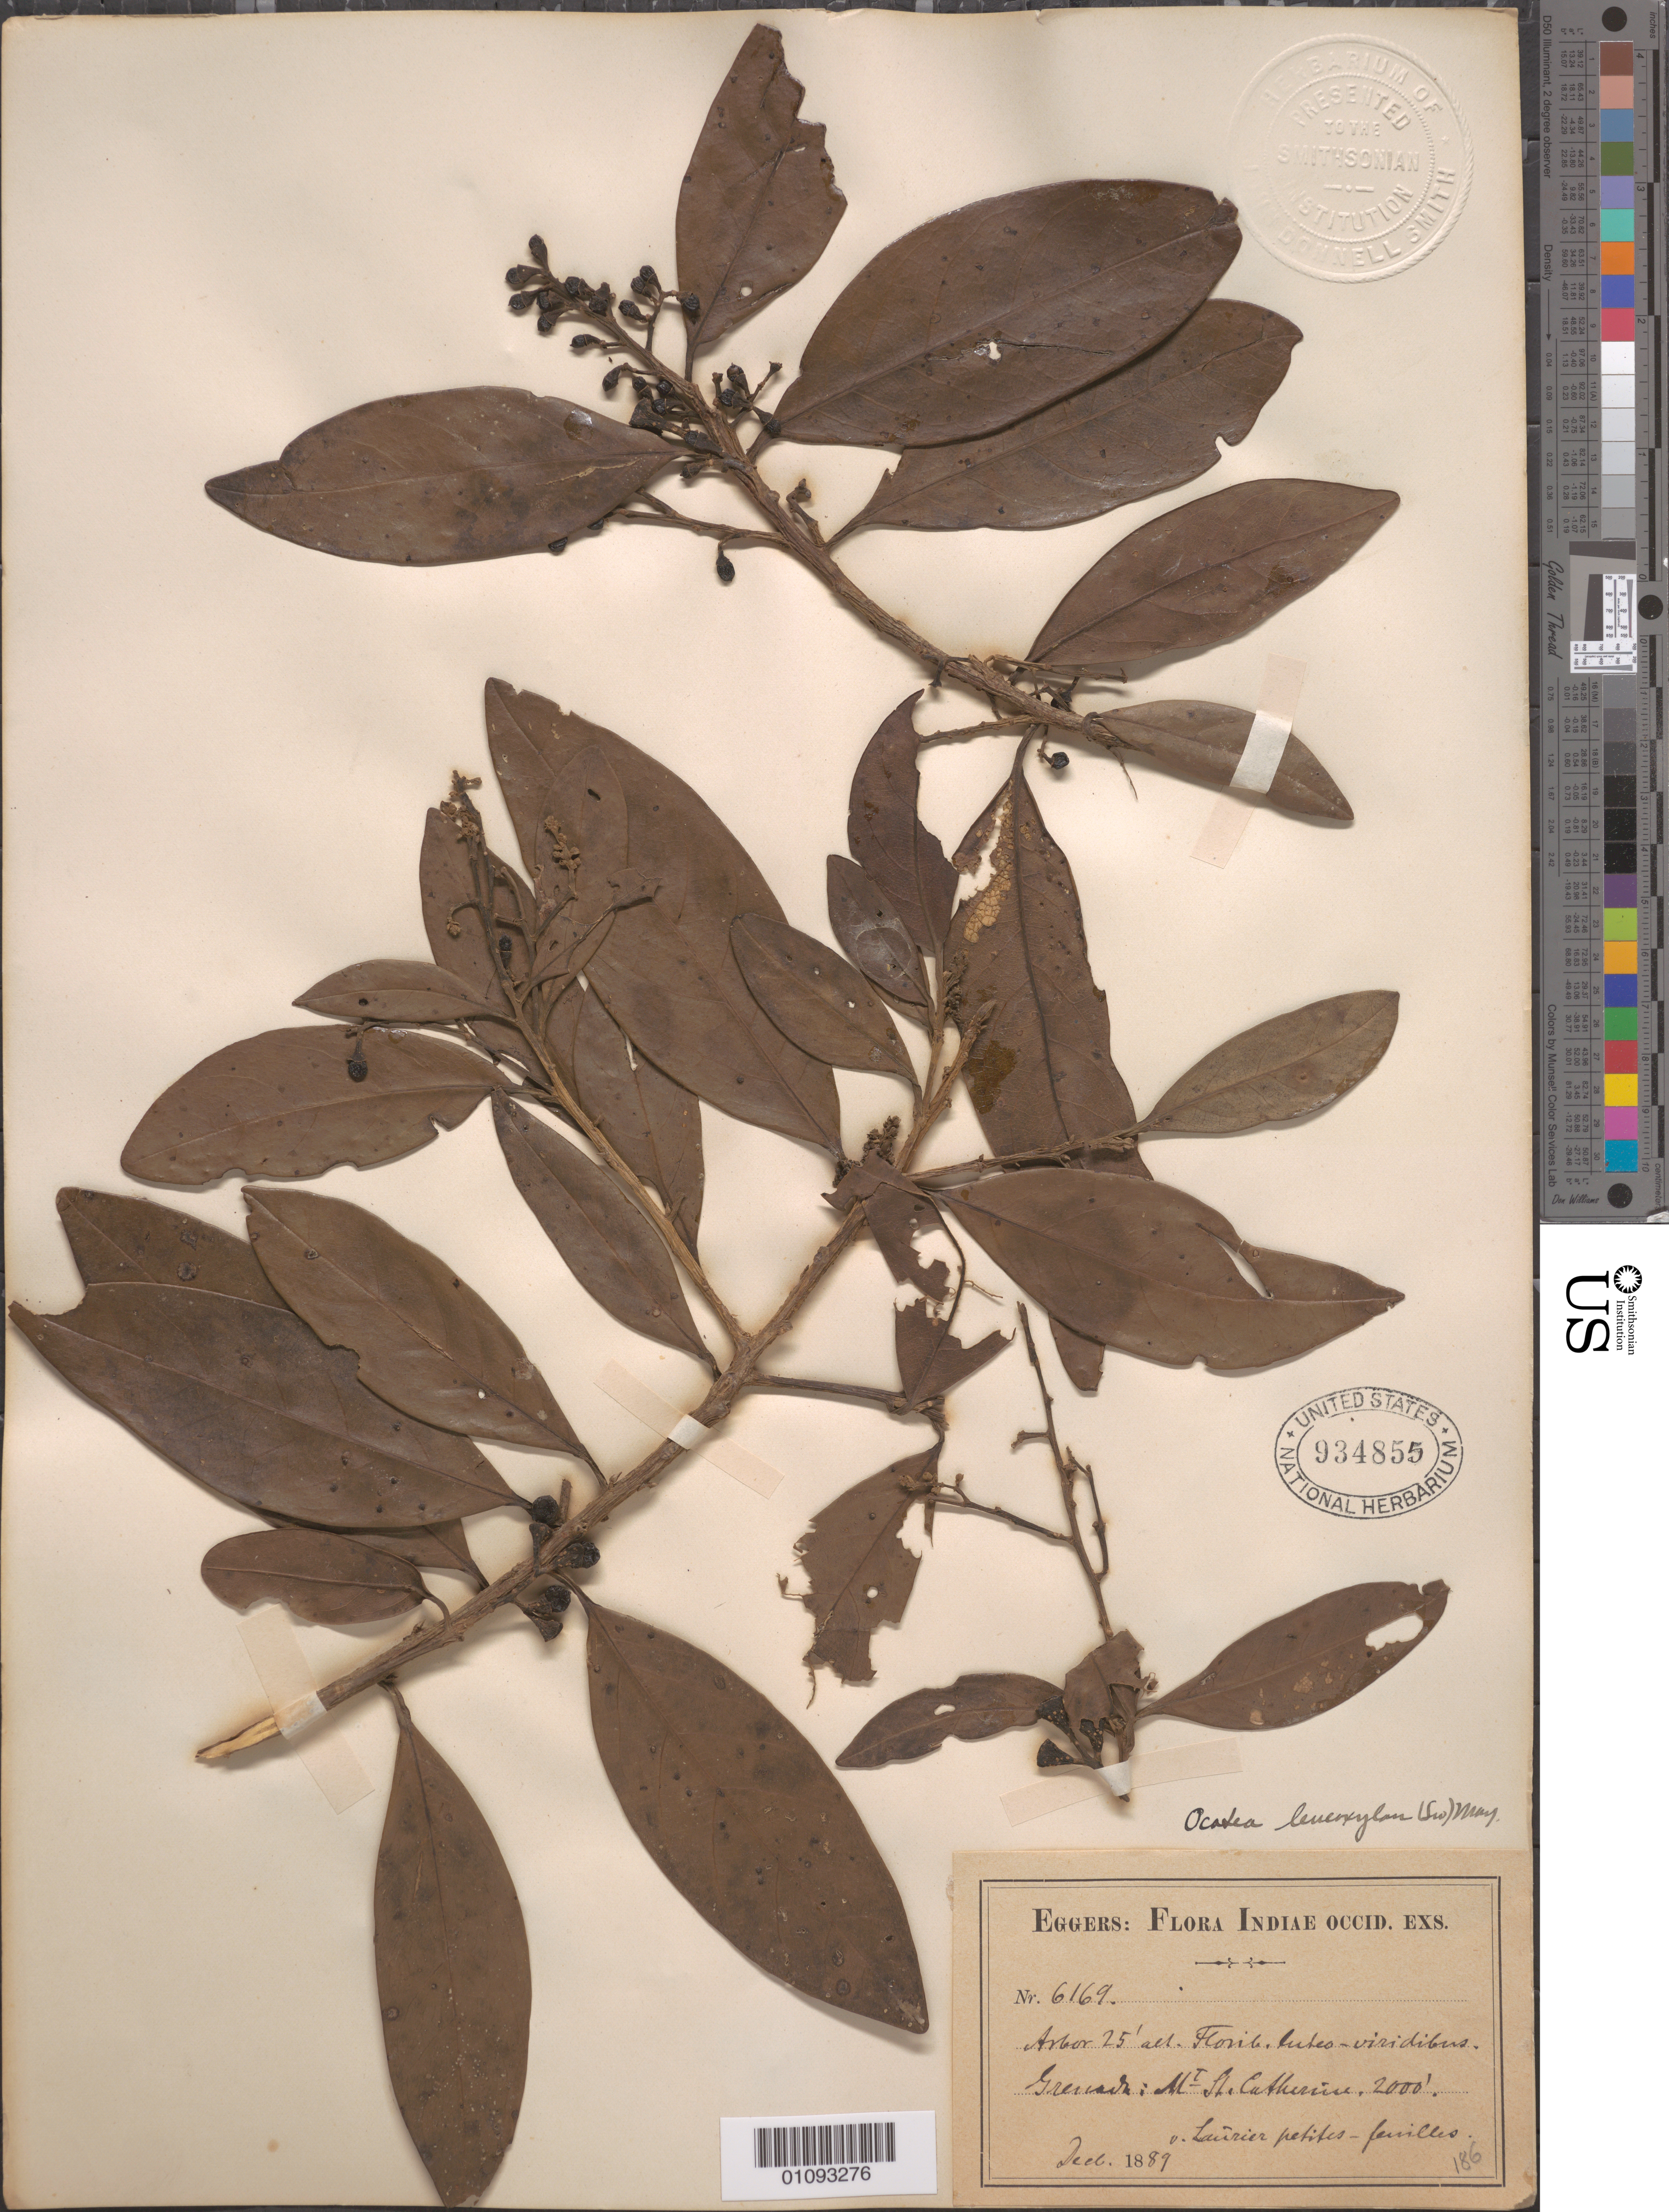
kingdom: Plantae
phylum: Tracheophyta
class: Magnoliopsida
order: Laurales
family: Lauraceae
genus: Ocotea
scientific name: Ocotea leucoxylon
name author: (Sw.) Laness.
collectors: H. F. A. von Eggers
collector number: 6169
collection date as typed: Dec 1889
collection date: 1889-12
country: Grenada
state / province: Saint Andrew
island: Grenada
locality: Mt St. Catherine.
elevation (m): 610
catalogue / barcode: US 934855